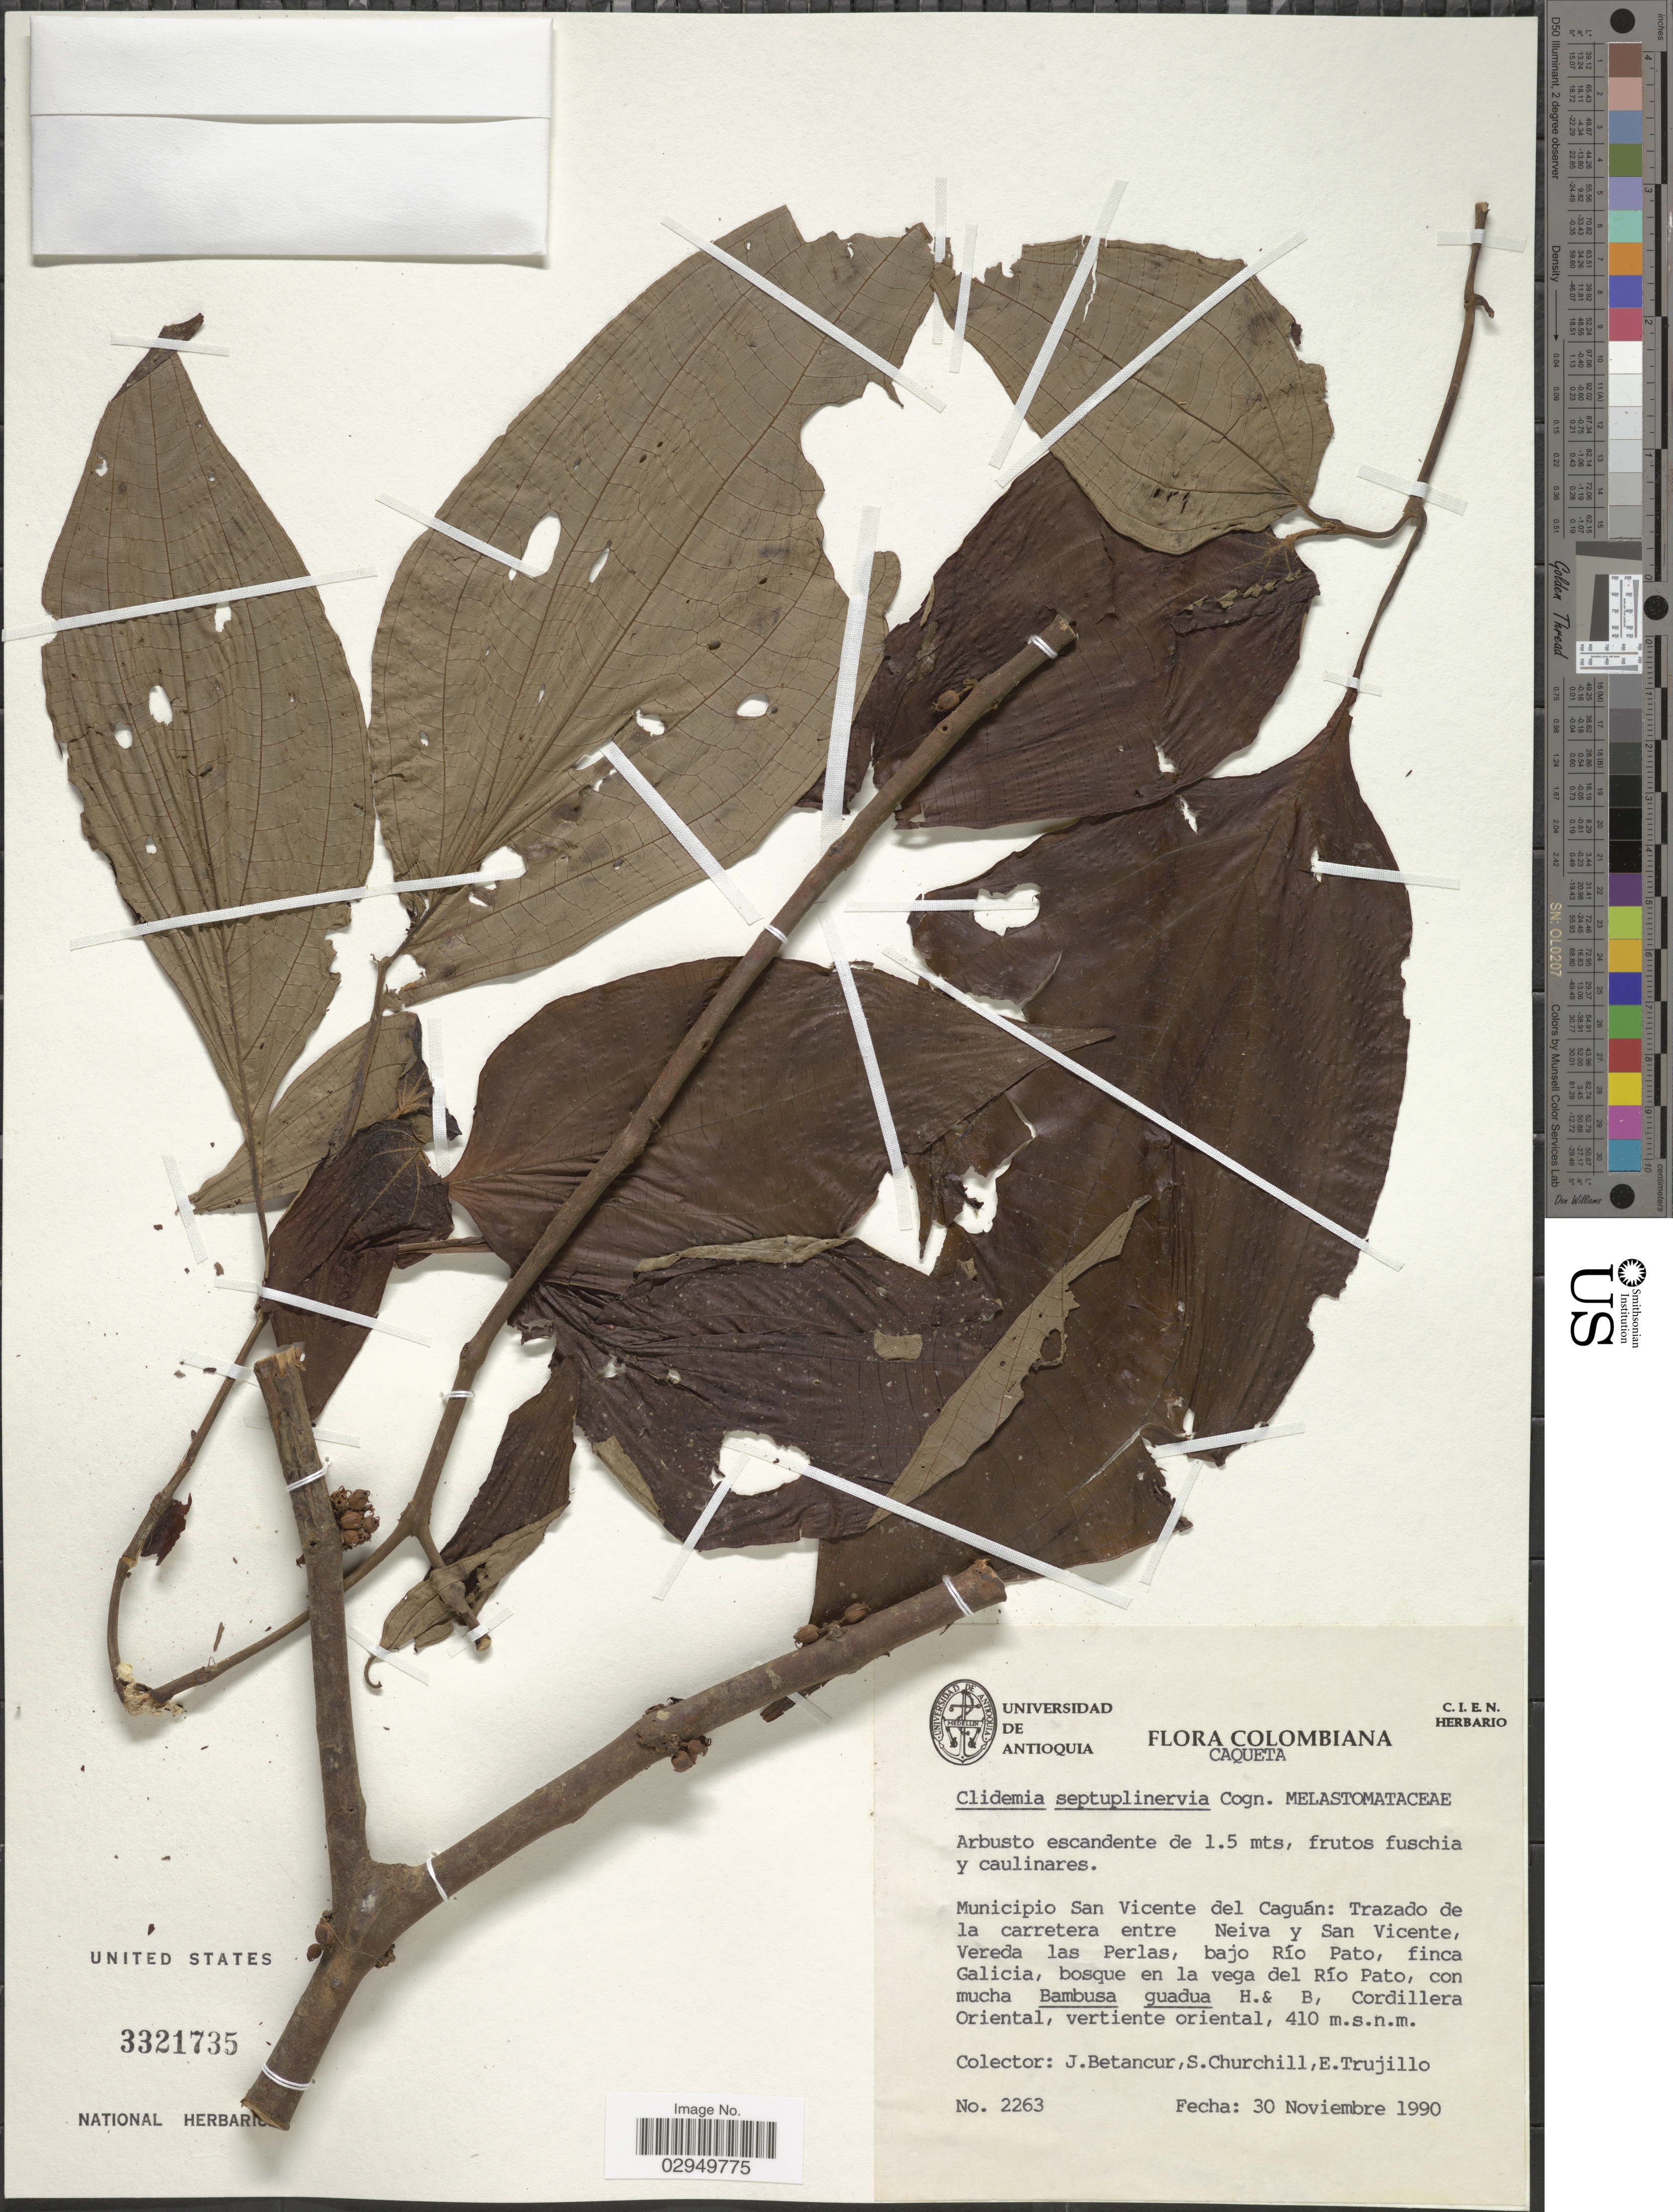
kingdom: Plantae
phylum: Tracheophyta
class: Magnoliopsida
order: Myrtales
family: Melastomataceae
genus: Clidemia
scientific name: Clidemia septuplinervia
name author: Cogn.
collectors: J. Betancur, S. Churchill & E. Trujillo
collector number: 2263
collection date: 1990-11-30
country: Colombia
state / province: Caquetá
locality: Municipio San Vicente del Caguán: Trazado de la carretera entre Neiva y San Vicente, Vereda las Perlas, bajo Río Pato, finca Galicia, bosque en la vega del Río Pato. Cordillera Oriental, vertiente oriental.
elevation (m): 410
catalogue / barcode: US 3321735